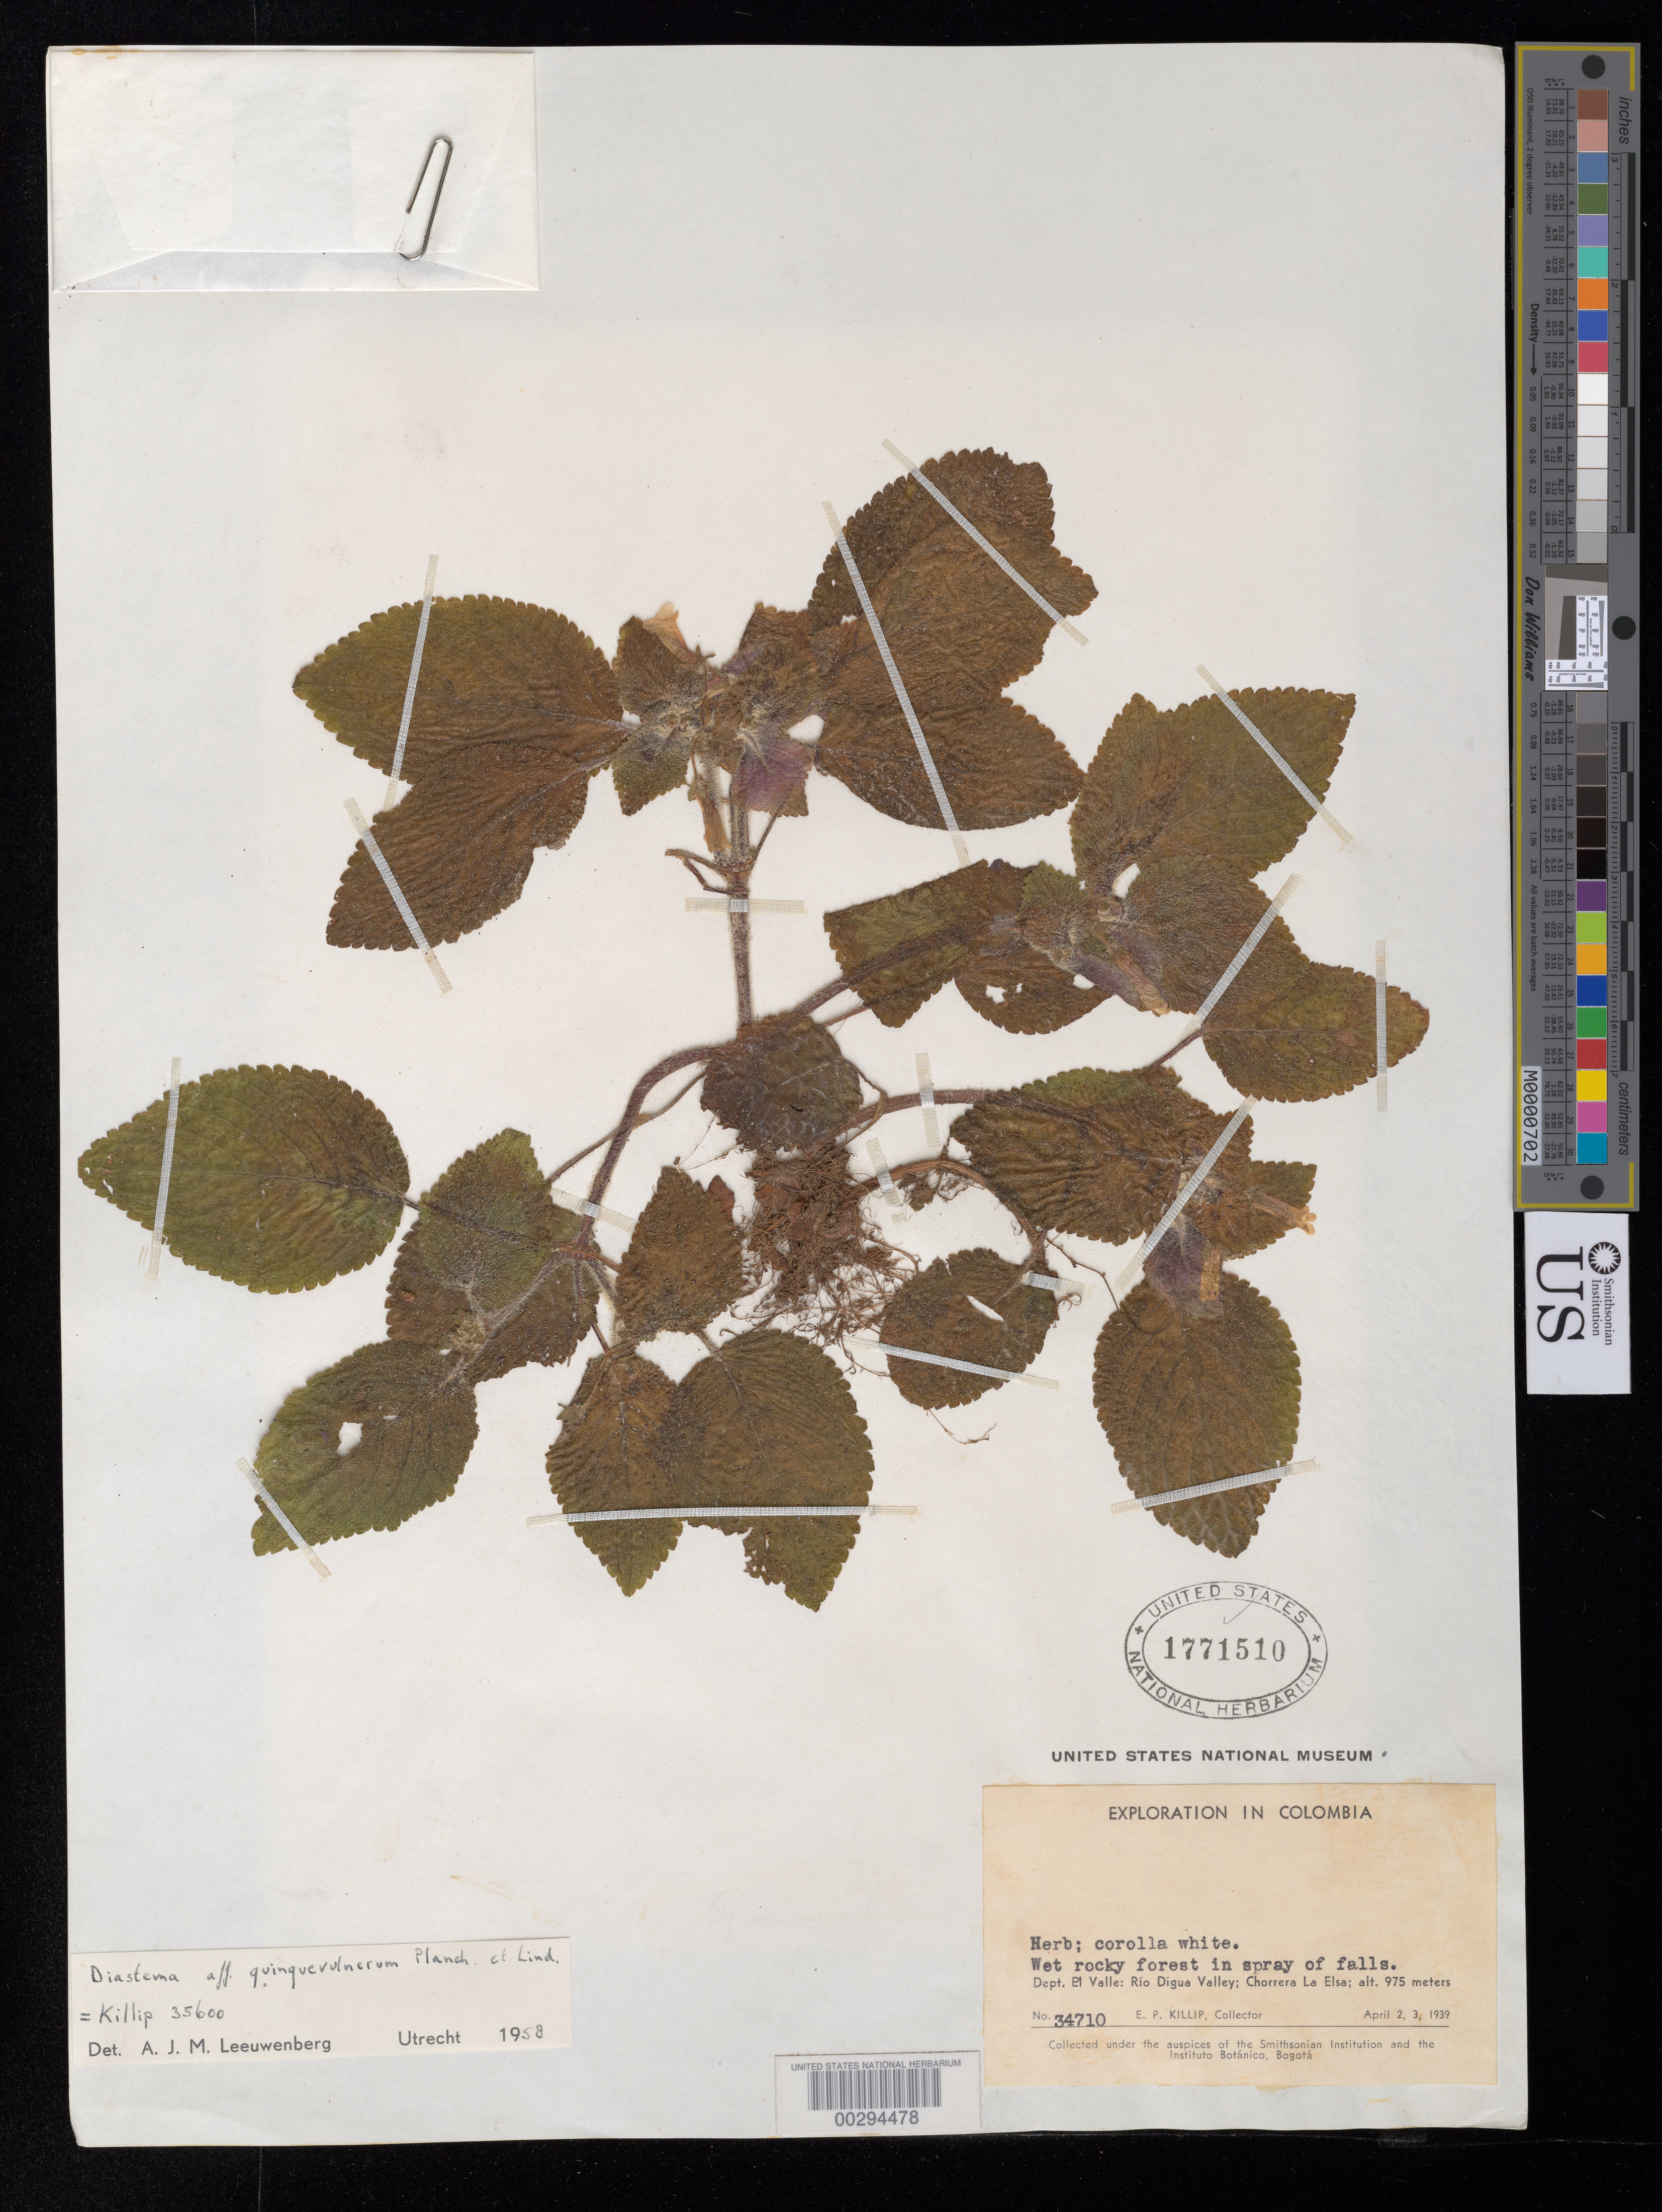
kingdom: Plantae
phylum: Tracheophyta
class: Magnoliopsida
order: Lamiales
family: Gesneriaceae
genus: Diastema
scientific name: Diastema sp.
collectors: E. P. Killip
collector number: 34710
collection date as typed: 2-3 Apr 1939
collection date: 1939-04-02/1939-04-03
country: Colombia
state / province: Valle del Cauca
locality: Rio Digua valley, Chorrera La Elsa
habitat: Wet rocky forest in spray of falls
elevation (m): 975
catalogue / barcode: US 1771510